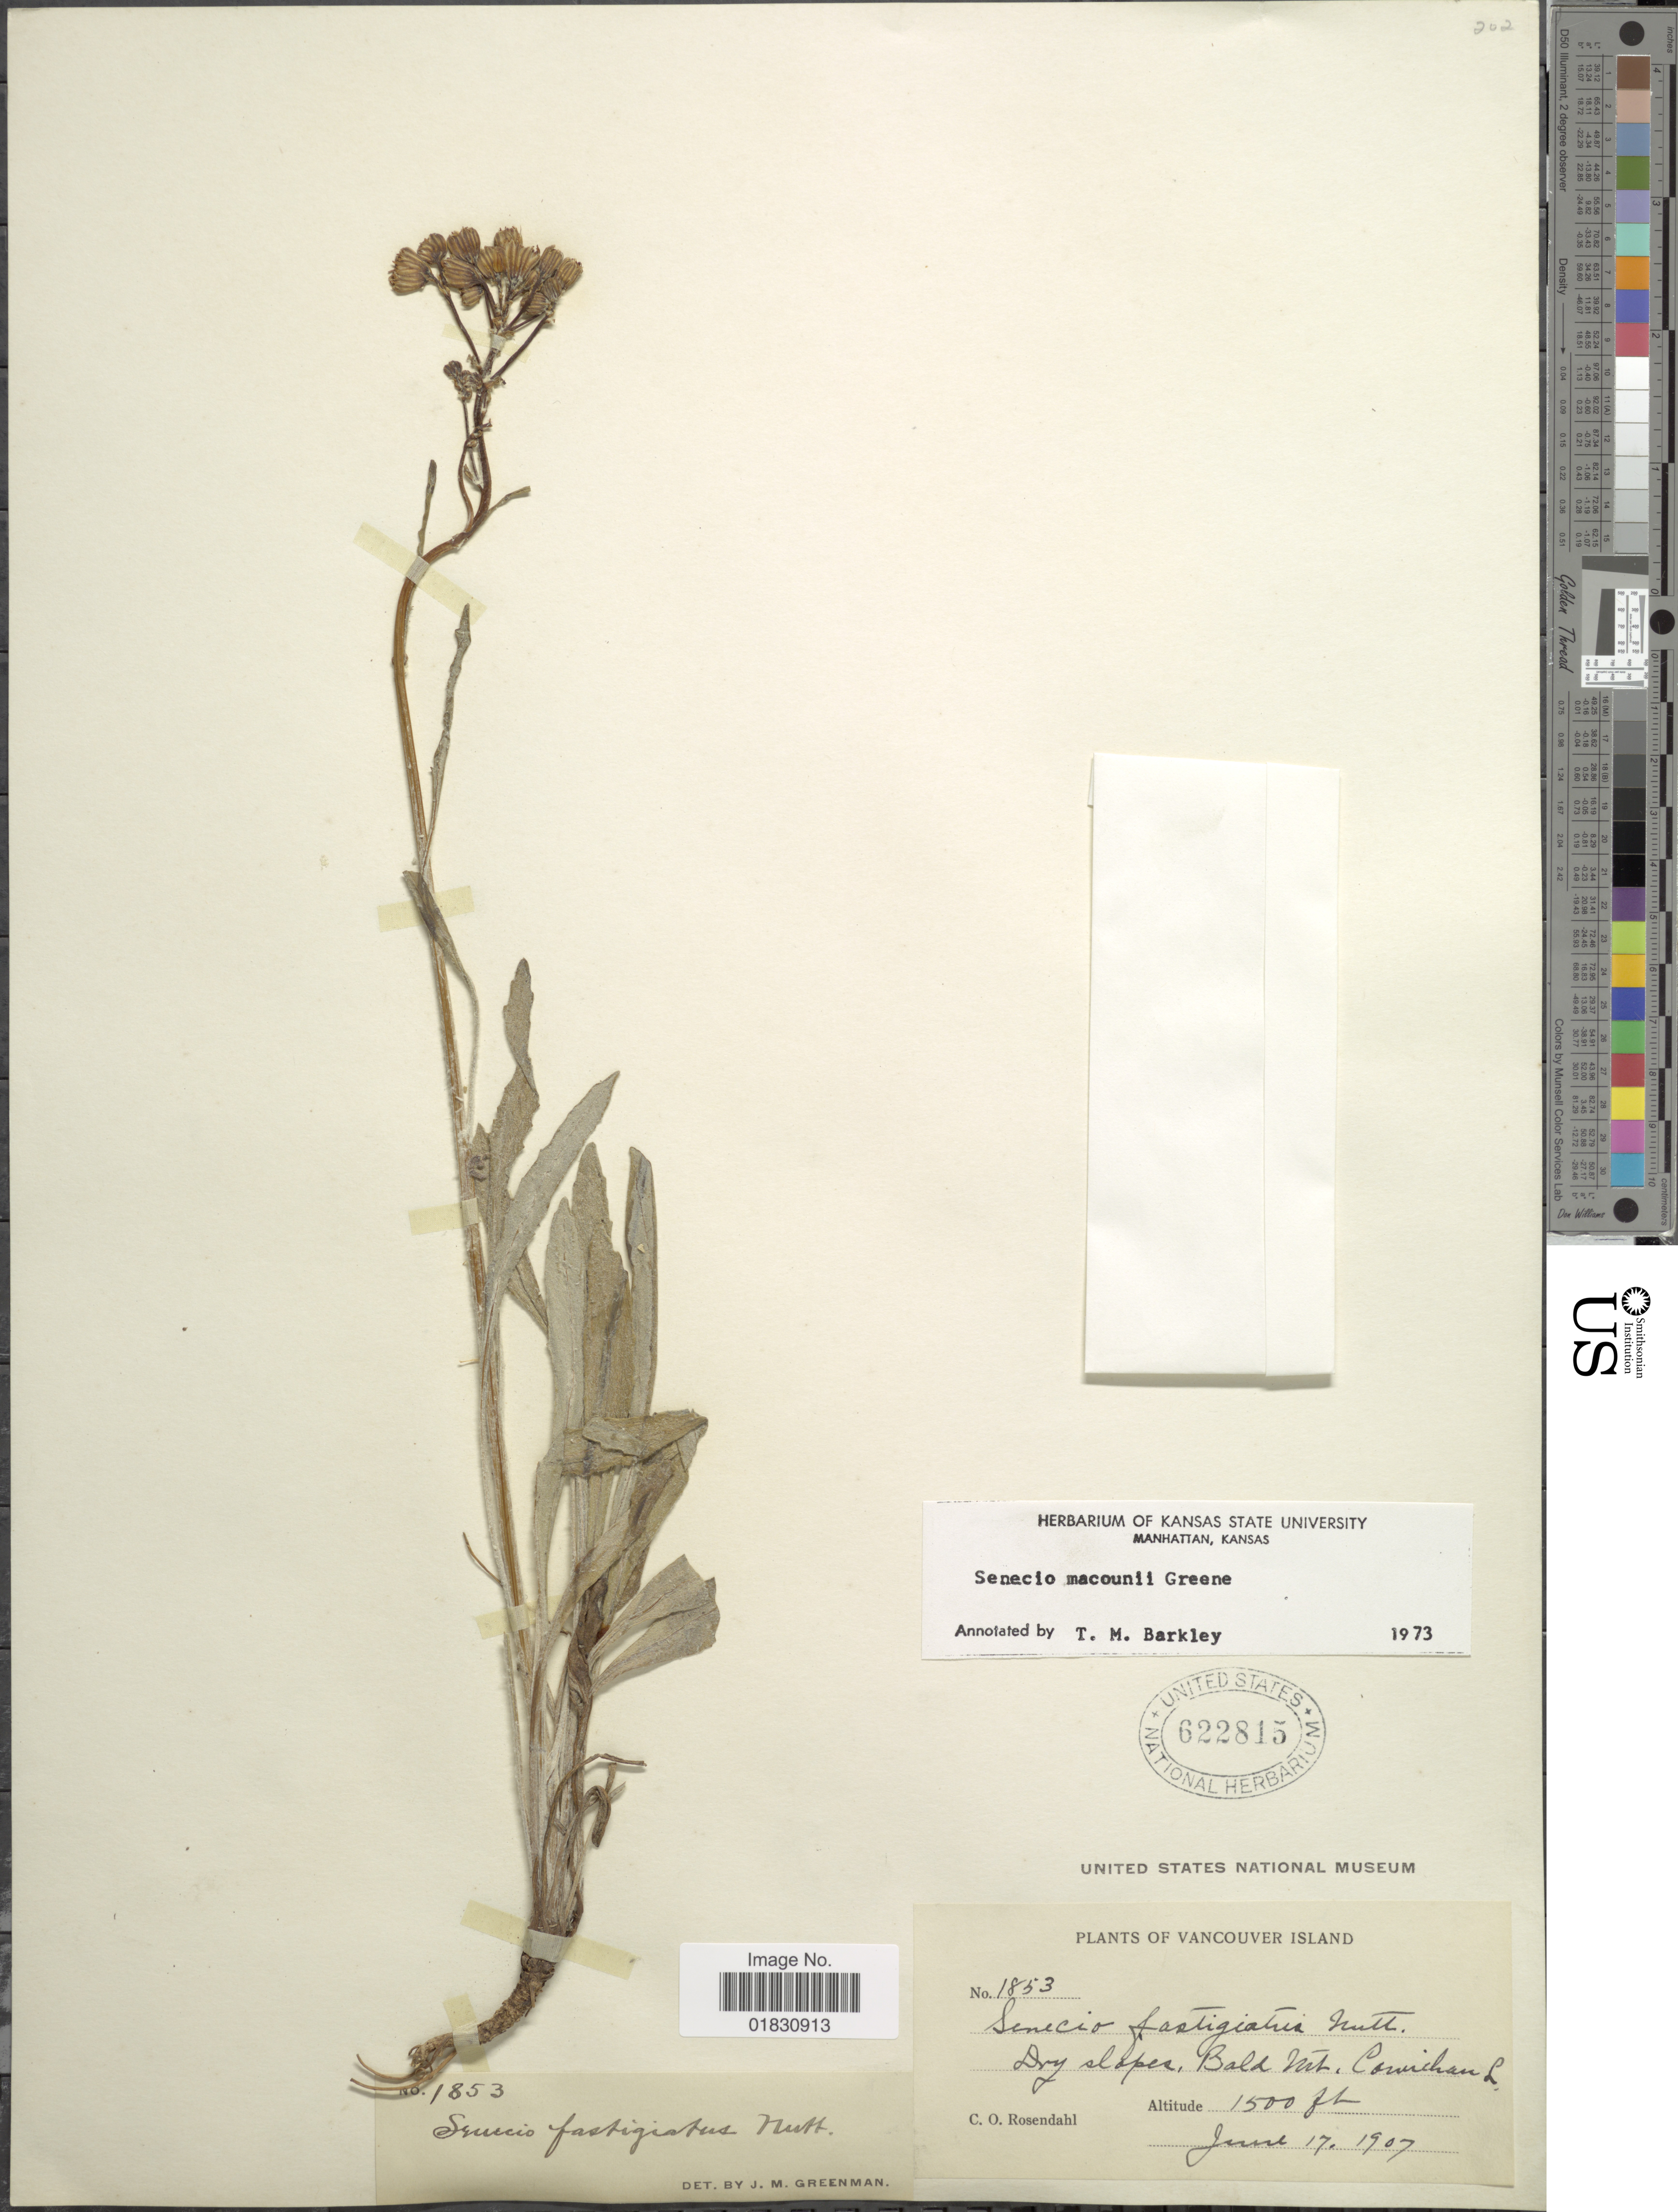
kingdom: Plantae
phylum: Tracheophyta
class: Magnoliopsida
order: Asterales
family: Asteraceae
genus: Packera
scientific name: Packera macounii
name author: (Greene) W.A. Weber & Á. Löve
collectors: C. O. Rosendahl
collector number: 1853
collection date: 1907-06-17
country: Canada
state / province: British Columbia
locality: Vancouver Island, Dry slopes, Bald Mt., Cowichan L.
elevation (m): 457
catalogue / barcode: US 622815